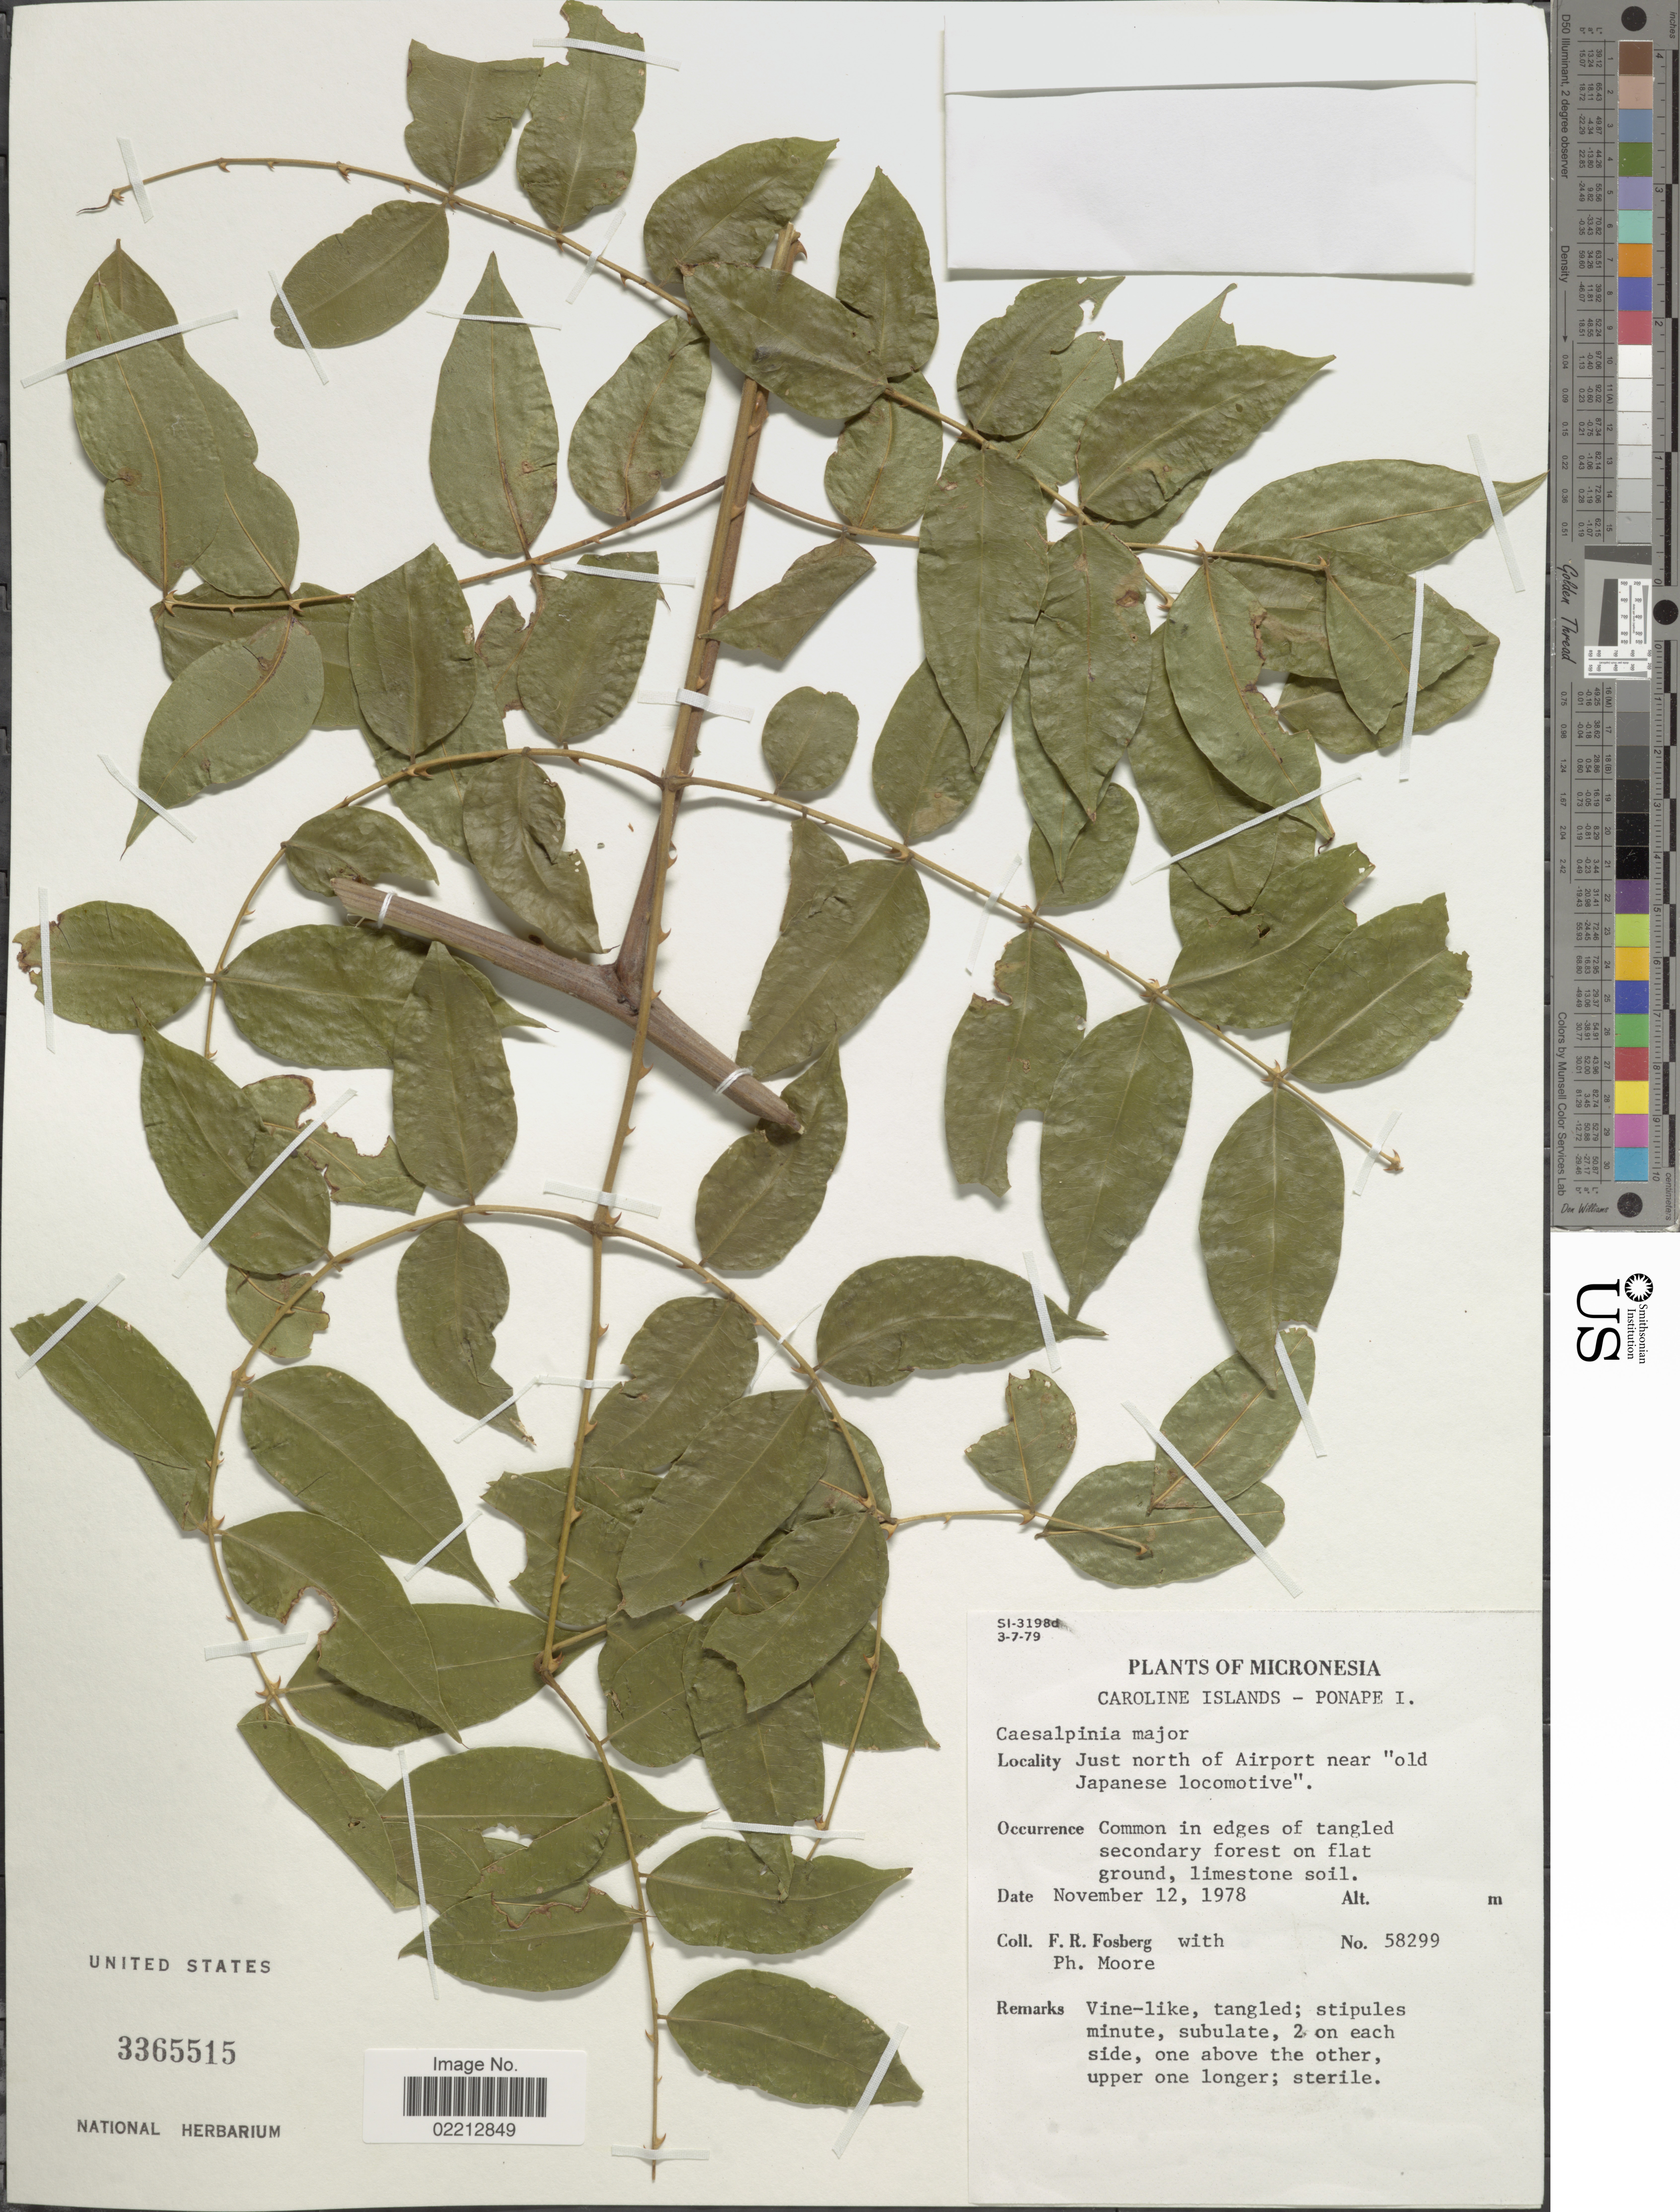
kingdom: Plantae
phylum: Tracheophyta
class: Magnoliopsida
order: Fabales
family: Fabaceae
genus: Guilandina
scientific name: Guilandina major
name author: (Medik.) Small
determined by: Wagner, W. L., (BOT), Smithsonian Institution - National Museum of Natural History (UNITED STATES)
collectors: F. R. Fosberg & P. Moore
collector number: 58299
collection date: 1978-11-12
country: Micronesia, Federated States of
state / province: Pohnpei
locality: Caroline Islands, Ponape I., Just north of Airport near "Old Japanese locomotive"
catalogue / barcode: US 3365515